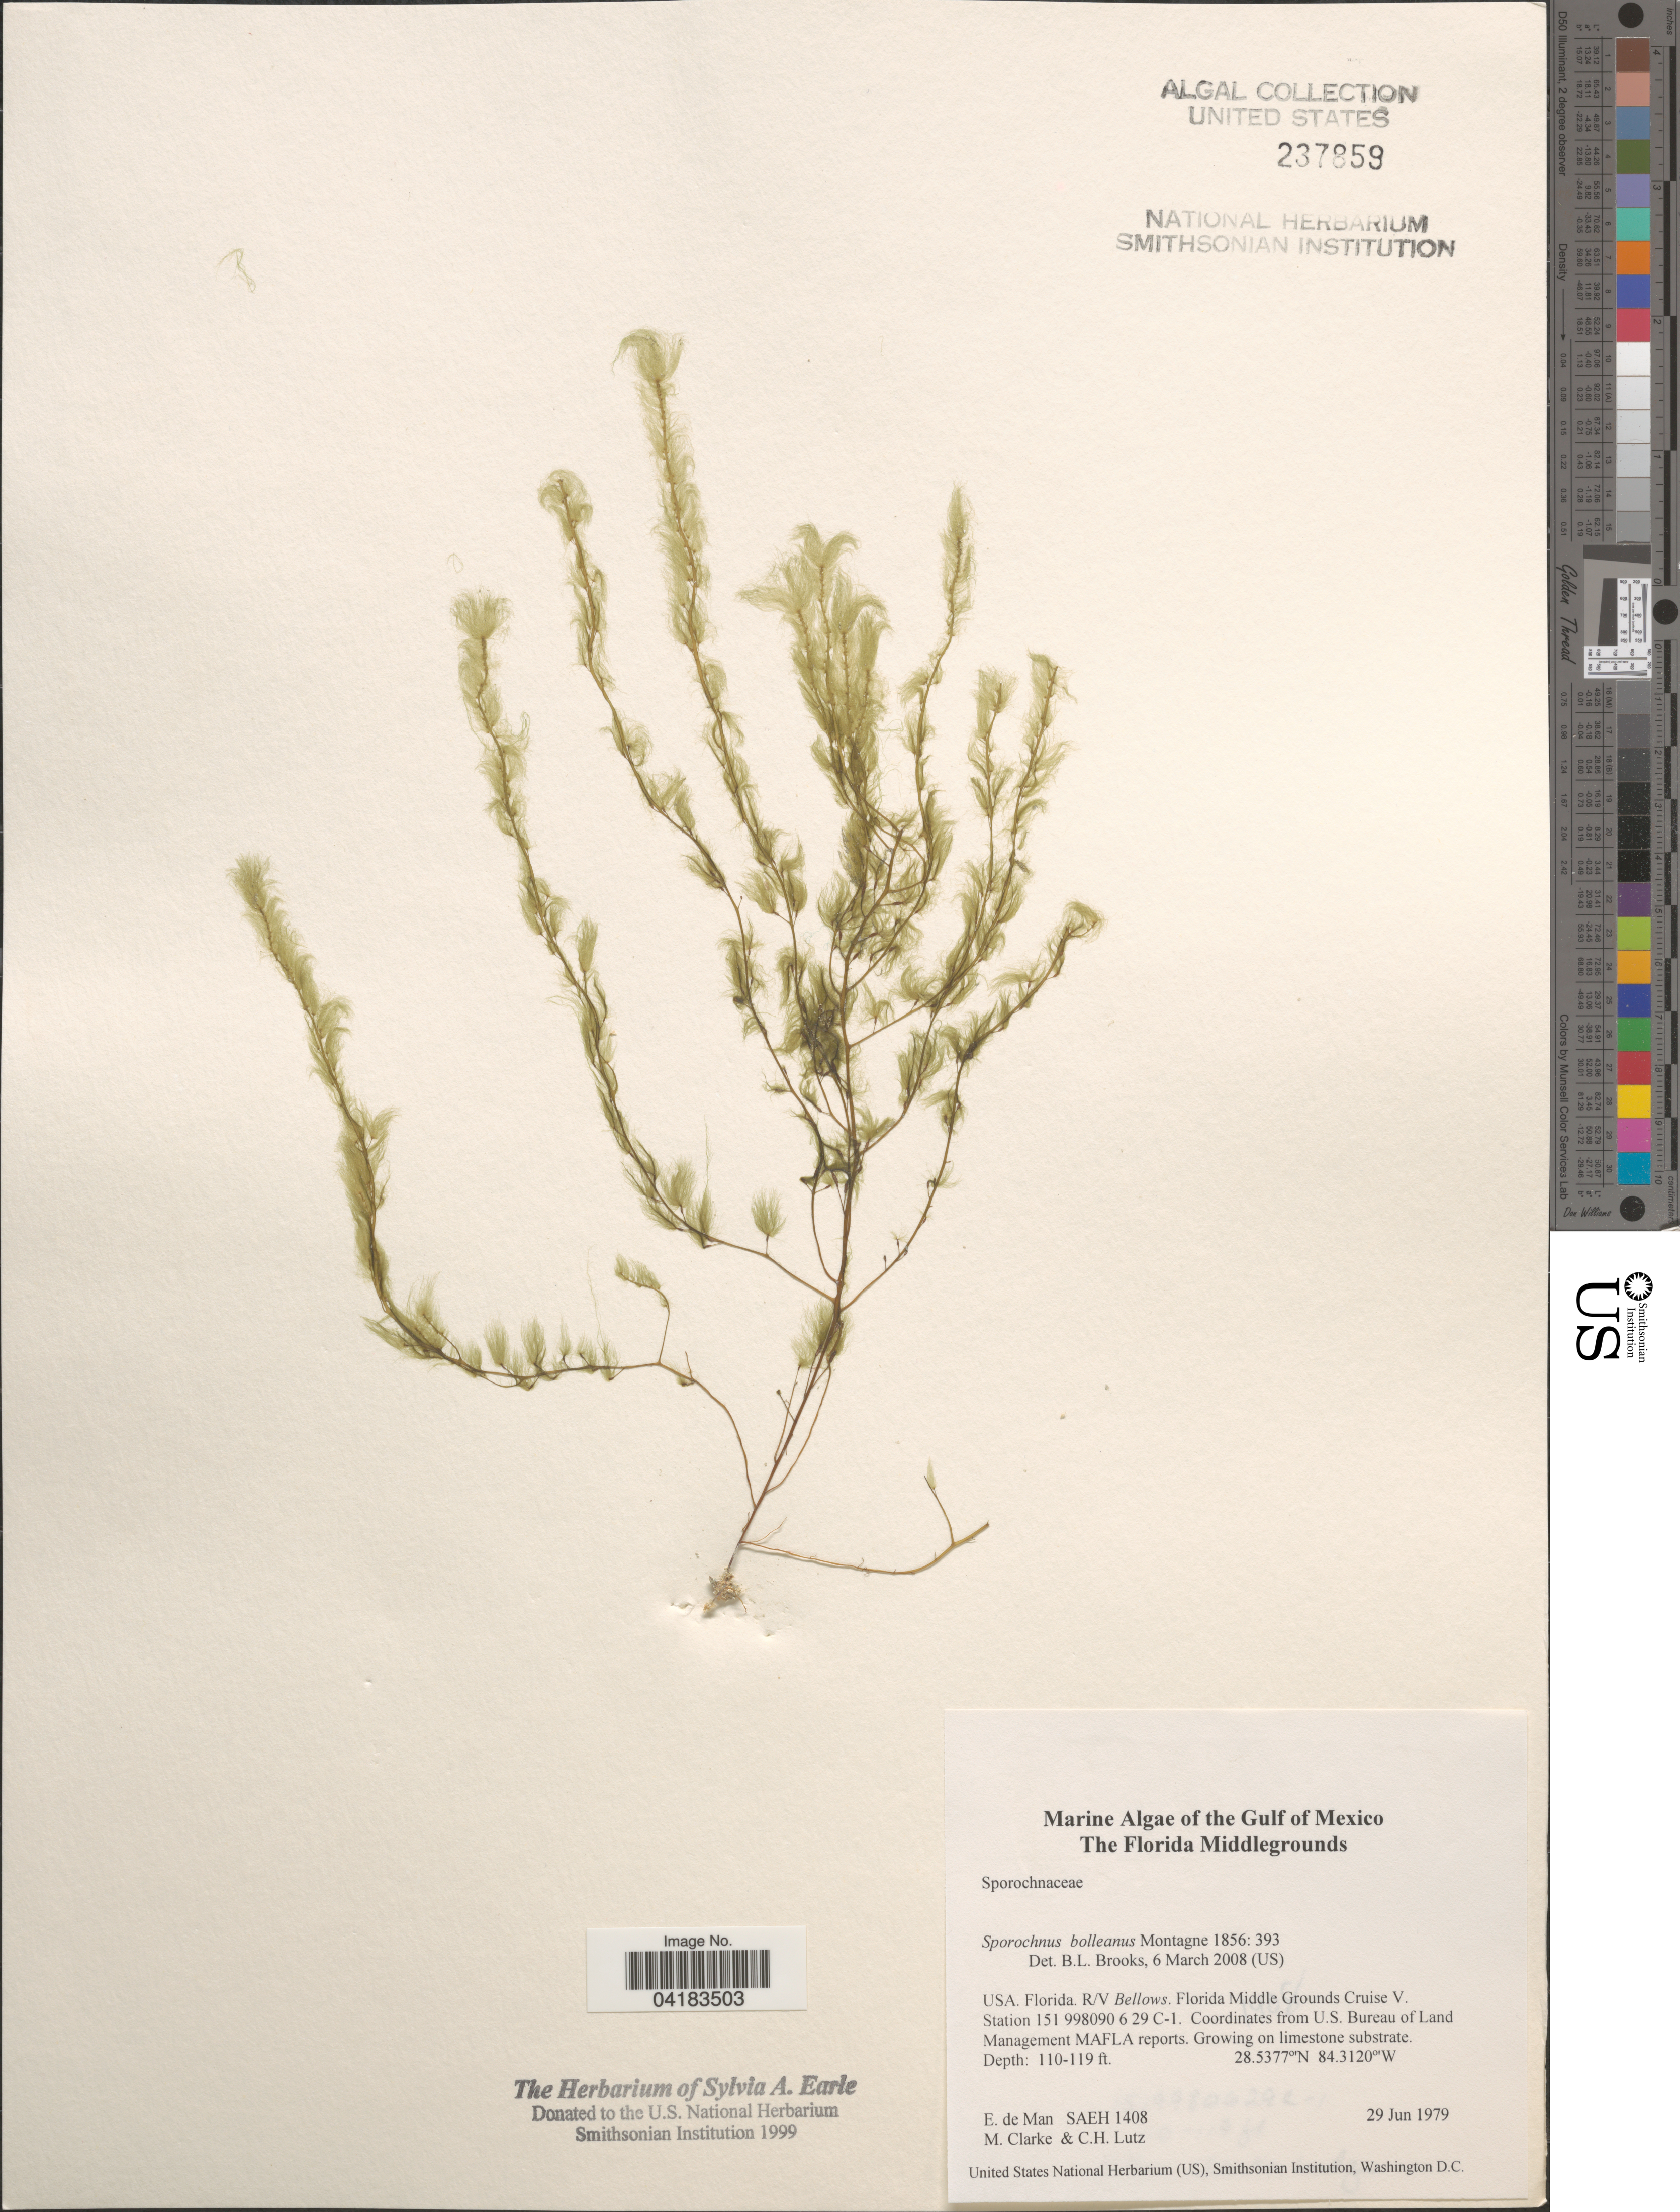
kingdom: Chromista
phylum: Ochrophyta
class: Phaeophyceae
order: Sporochnales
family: Sporochnaceae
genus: Sporochnus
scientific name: Sporochnus bolleanus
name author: Mont.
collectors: E. de Man, M. Clarke & C. Lutz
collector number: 1408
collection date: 1979-06-29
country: United States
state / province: Florida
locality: The Gulf of Mexico. The Florida Middlegrounds. R/V Bellows. Florida Middle Grounds Cruise V. Station 151 998090 6 29 C-1.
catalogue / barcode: US 237859